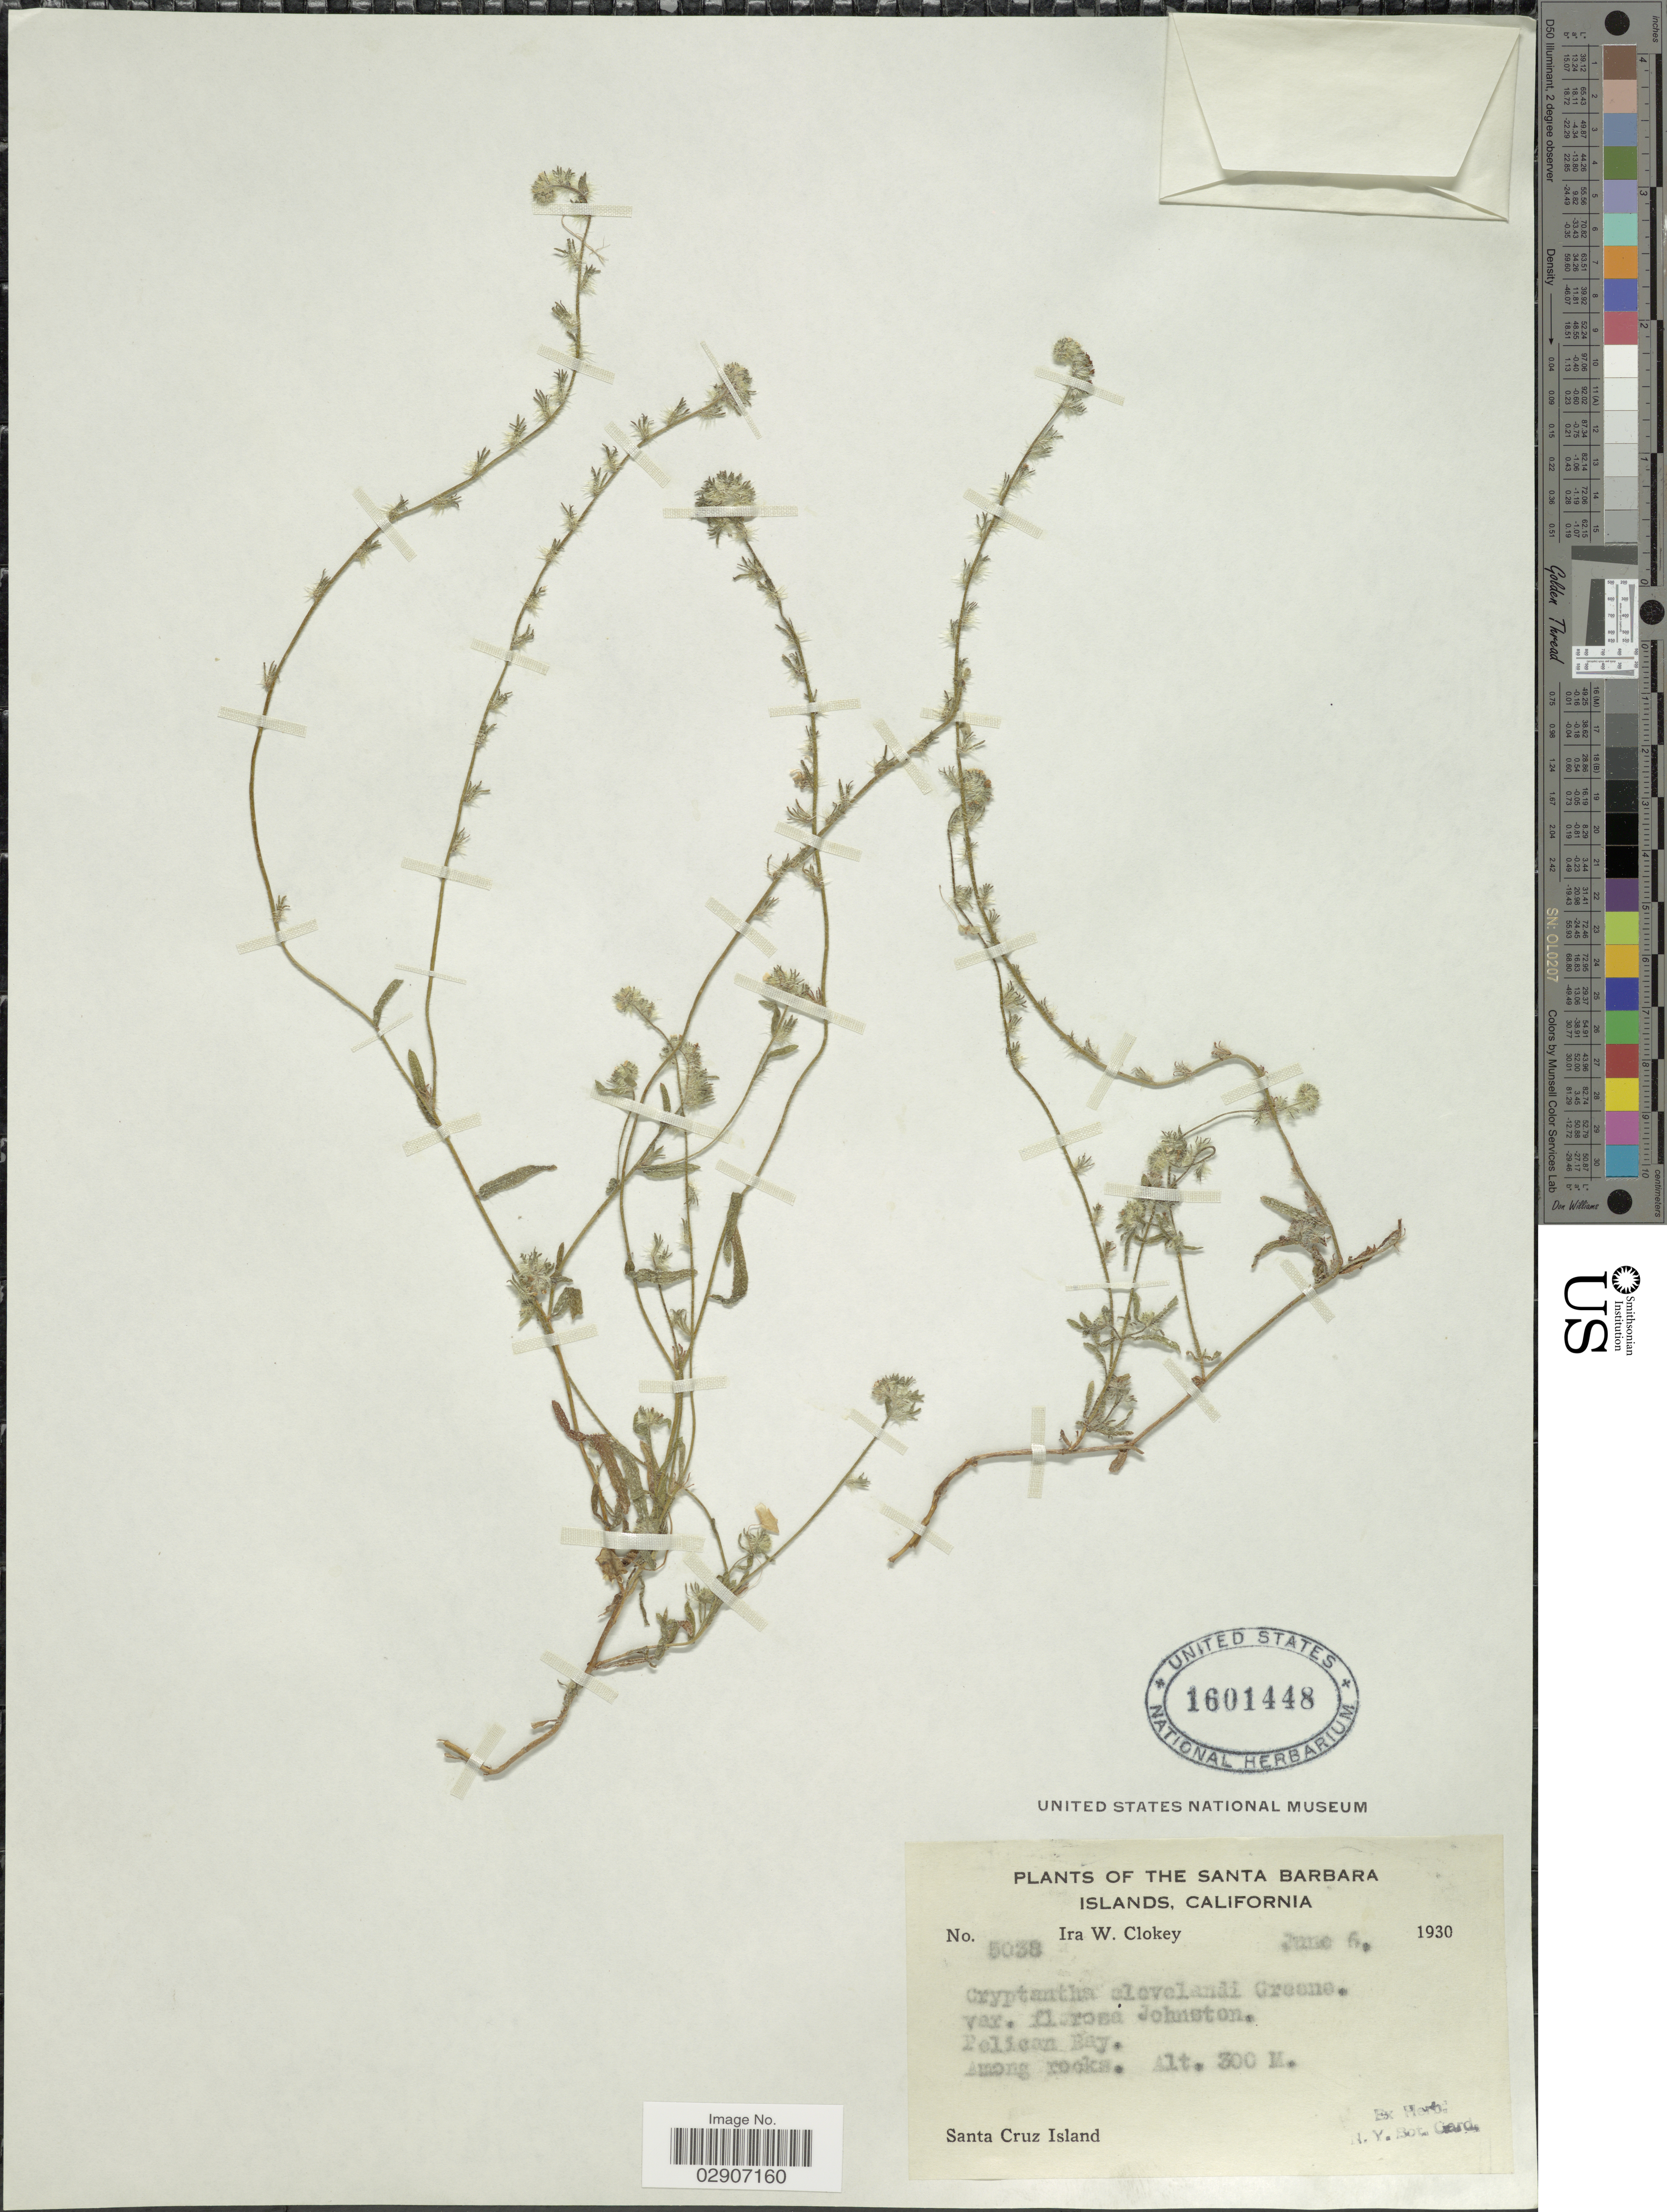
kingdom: Plantae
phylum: Tracheophyta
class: Magnoliopsida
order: Boraginales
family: Boraginaceae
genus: Cryptantha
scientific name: Cryptantha clevelandii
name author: Greene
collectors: I. W. Clokey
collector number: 5038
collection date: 1930-06-06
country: United States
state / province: California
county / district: Santa Barbara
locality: The Santa Barbara Islands, Pelican Bay, Santa Cruz Island.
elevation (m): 300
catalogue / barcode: US 1601448